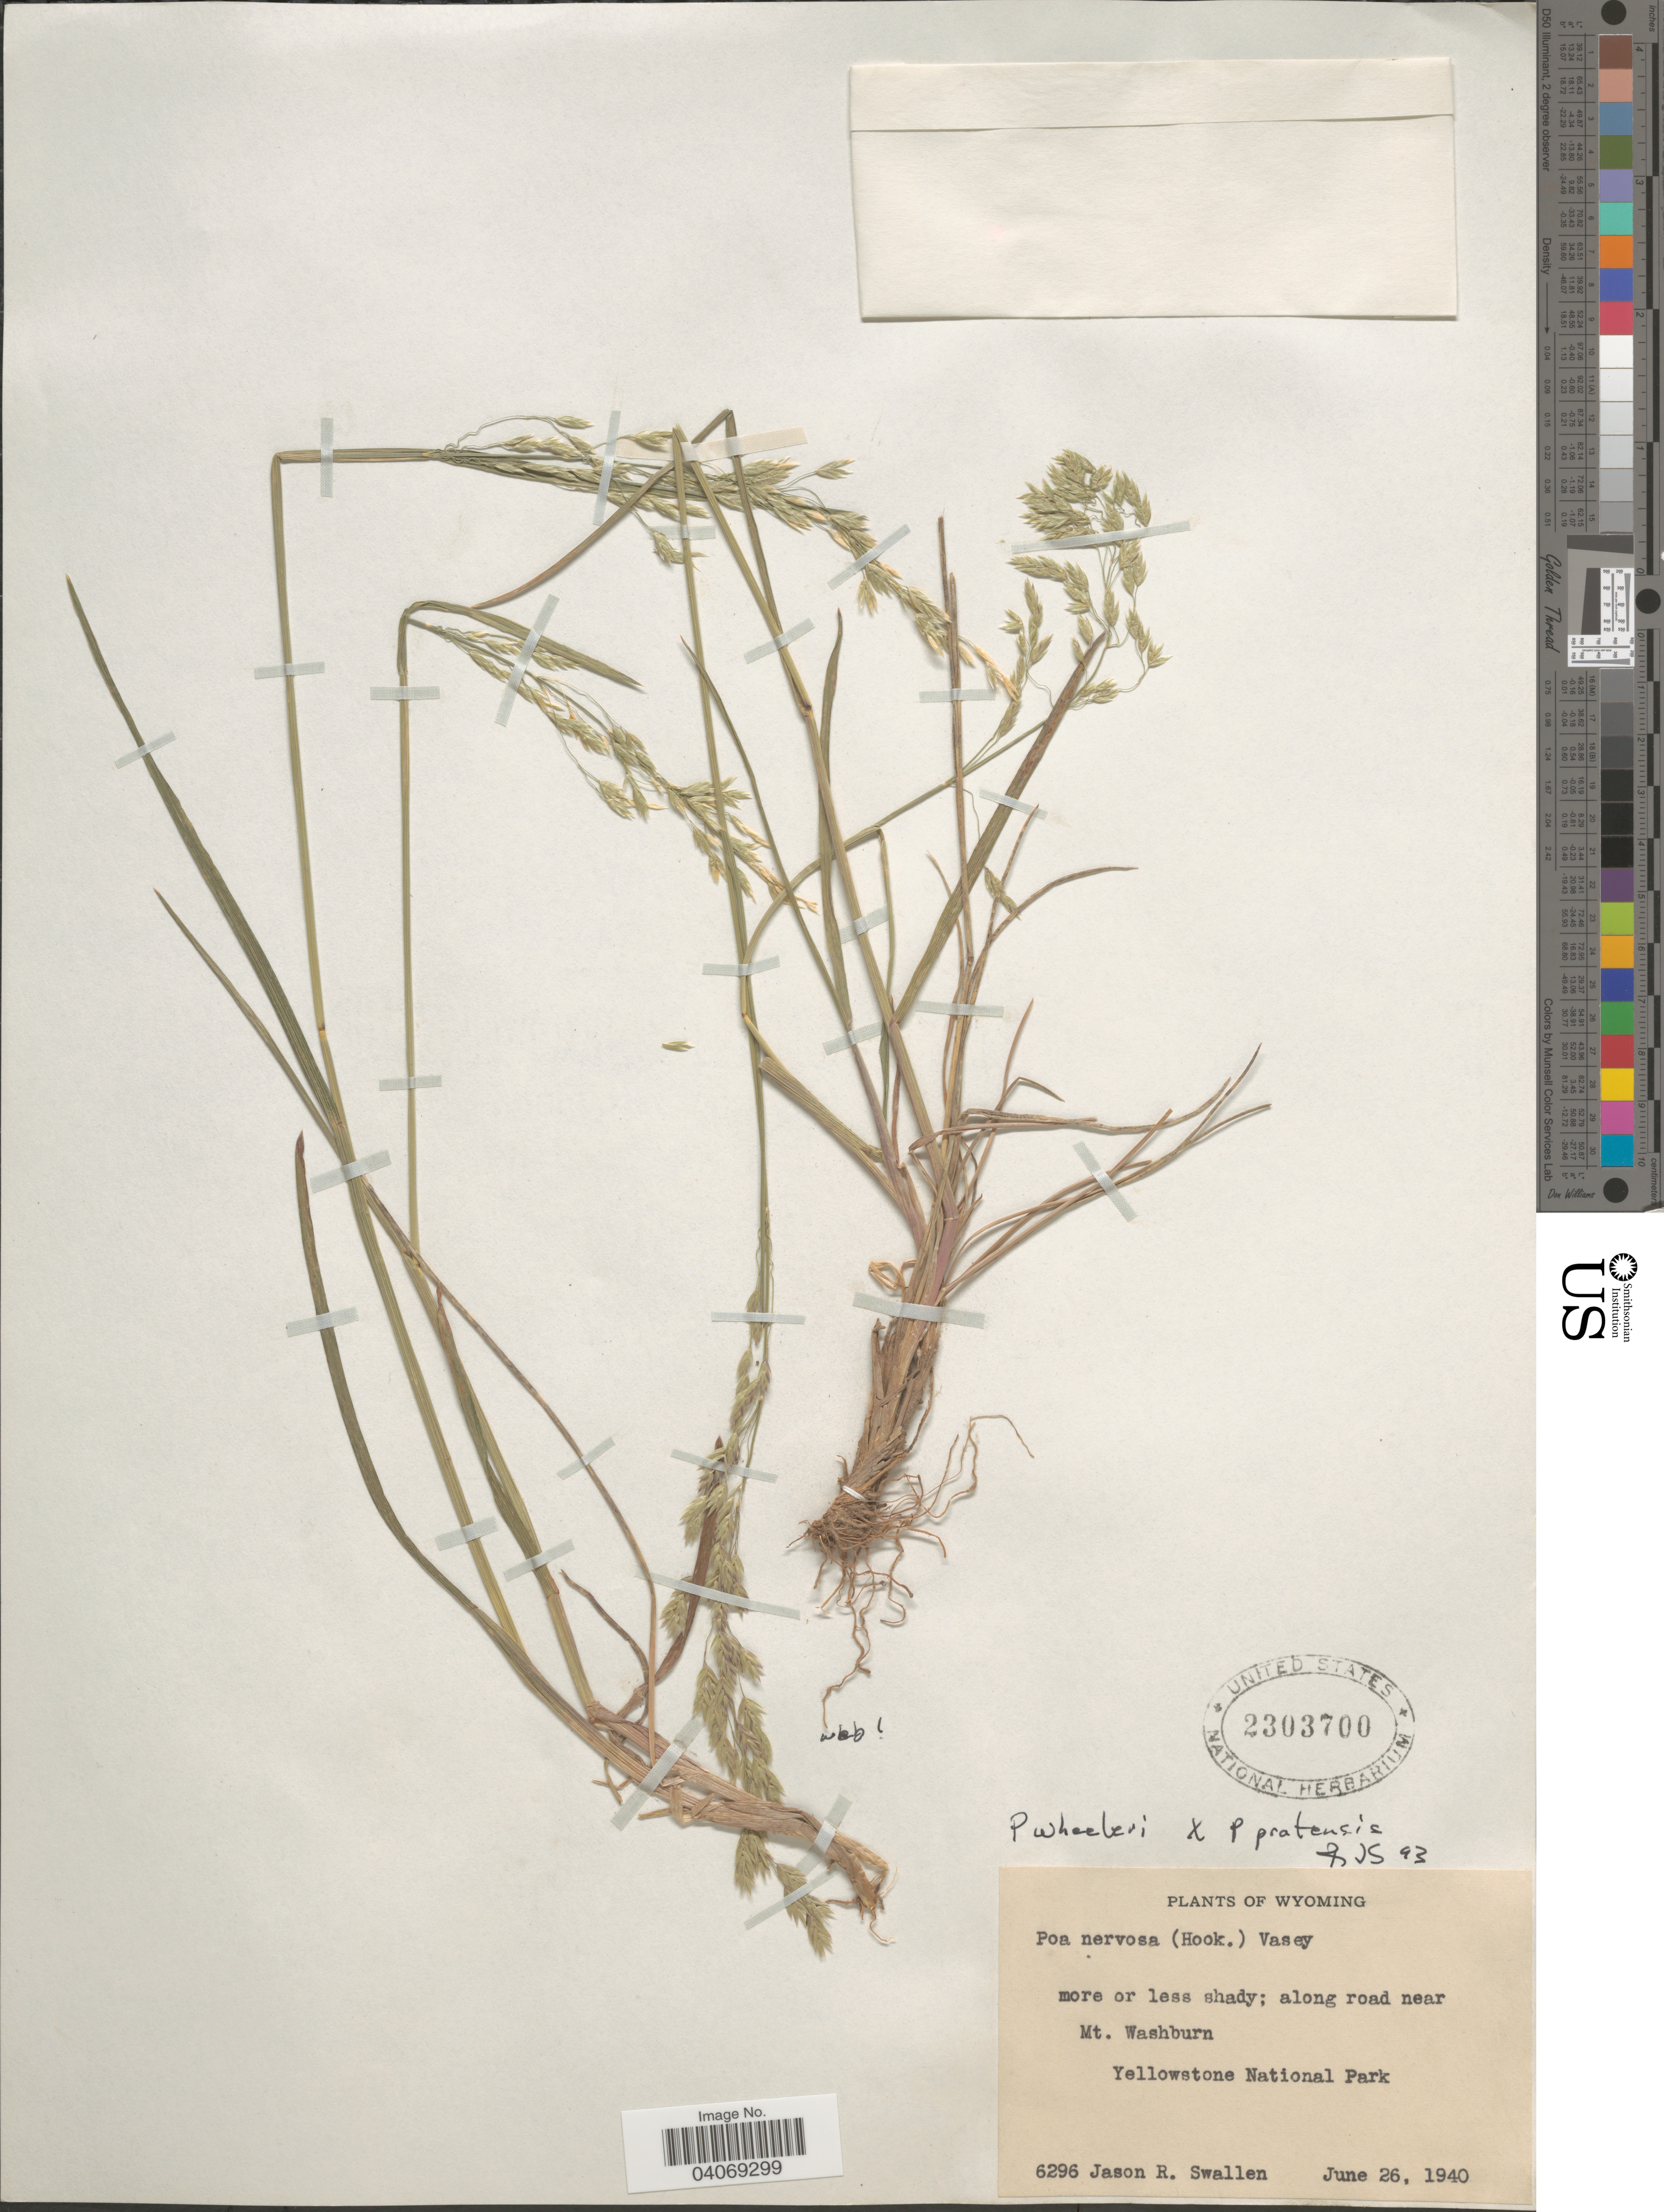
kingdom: Plantae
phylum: Tracheophyta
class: Liliopsida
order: Poales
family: Poaceae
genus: Poa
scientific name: Poa wheeleri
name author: Vasey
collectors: J. R. Swallen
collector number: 6296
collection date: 1940-06-26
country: United States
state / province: Wyoming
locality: More or less shady; along road near Mt. Washburn. Yellowstone National Park.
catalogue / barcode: US 2303700